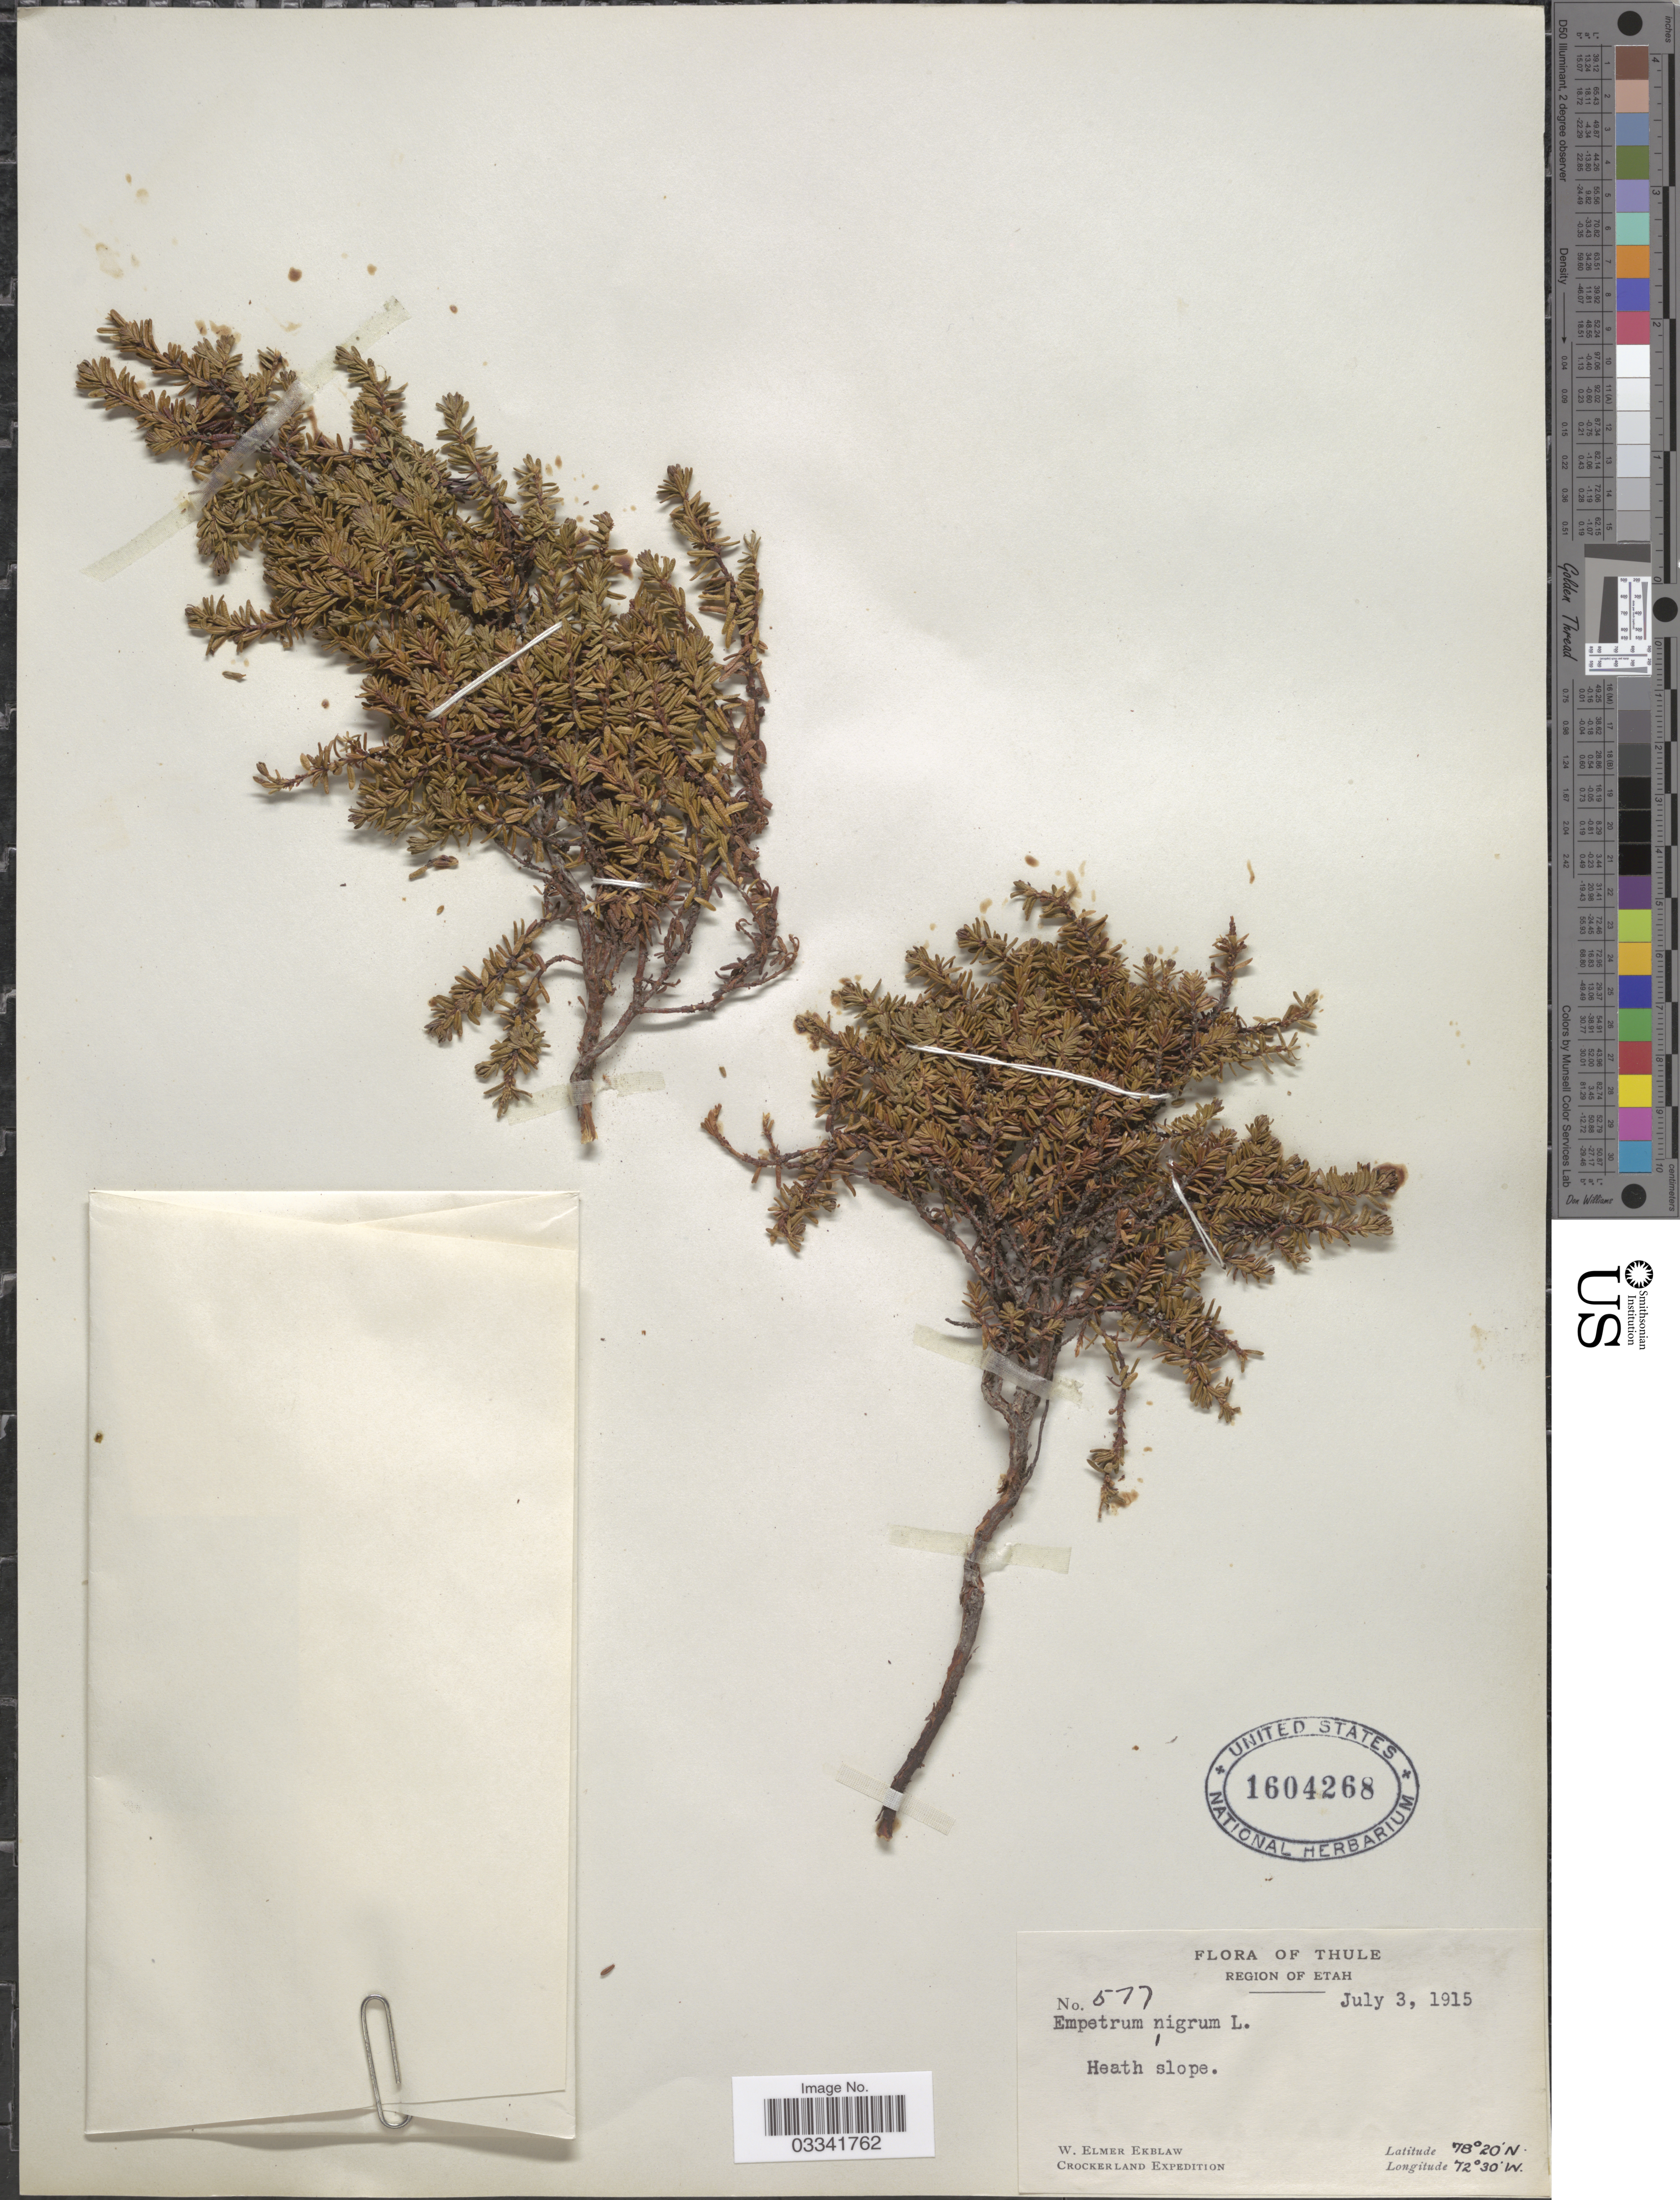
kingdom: Plantae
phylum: Tracheophyta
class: Magnoliopsida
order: Ericales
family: Ericaceae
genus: Empetrum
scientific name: Empetrum nigrum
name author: L.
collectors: W. Ekblaw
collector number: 577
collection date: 1915-07-03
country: Greenland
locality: Thule. Region of Etah. Crockerland.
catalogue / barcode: US 1604268